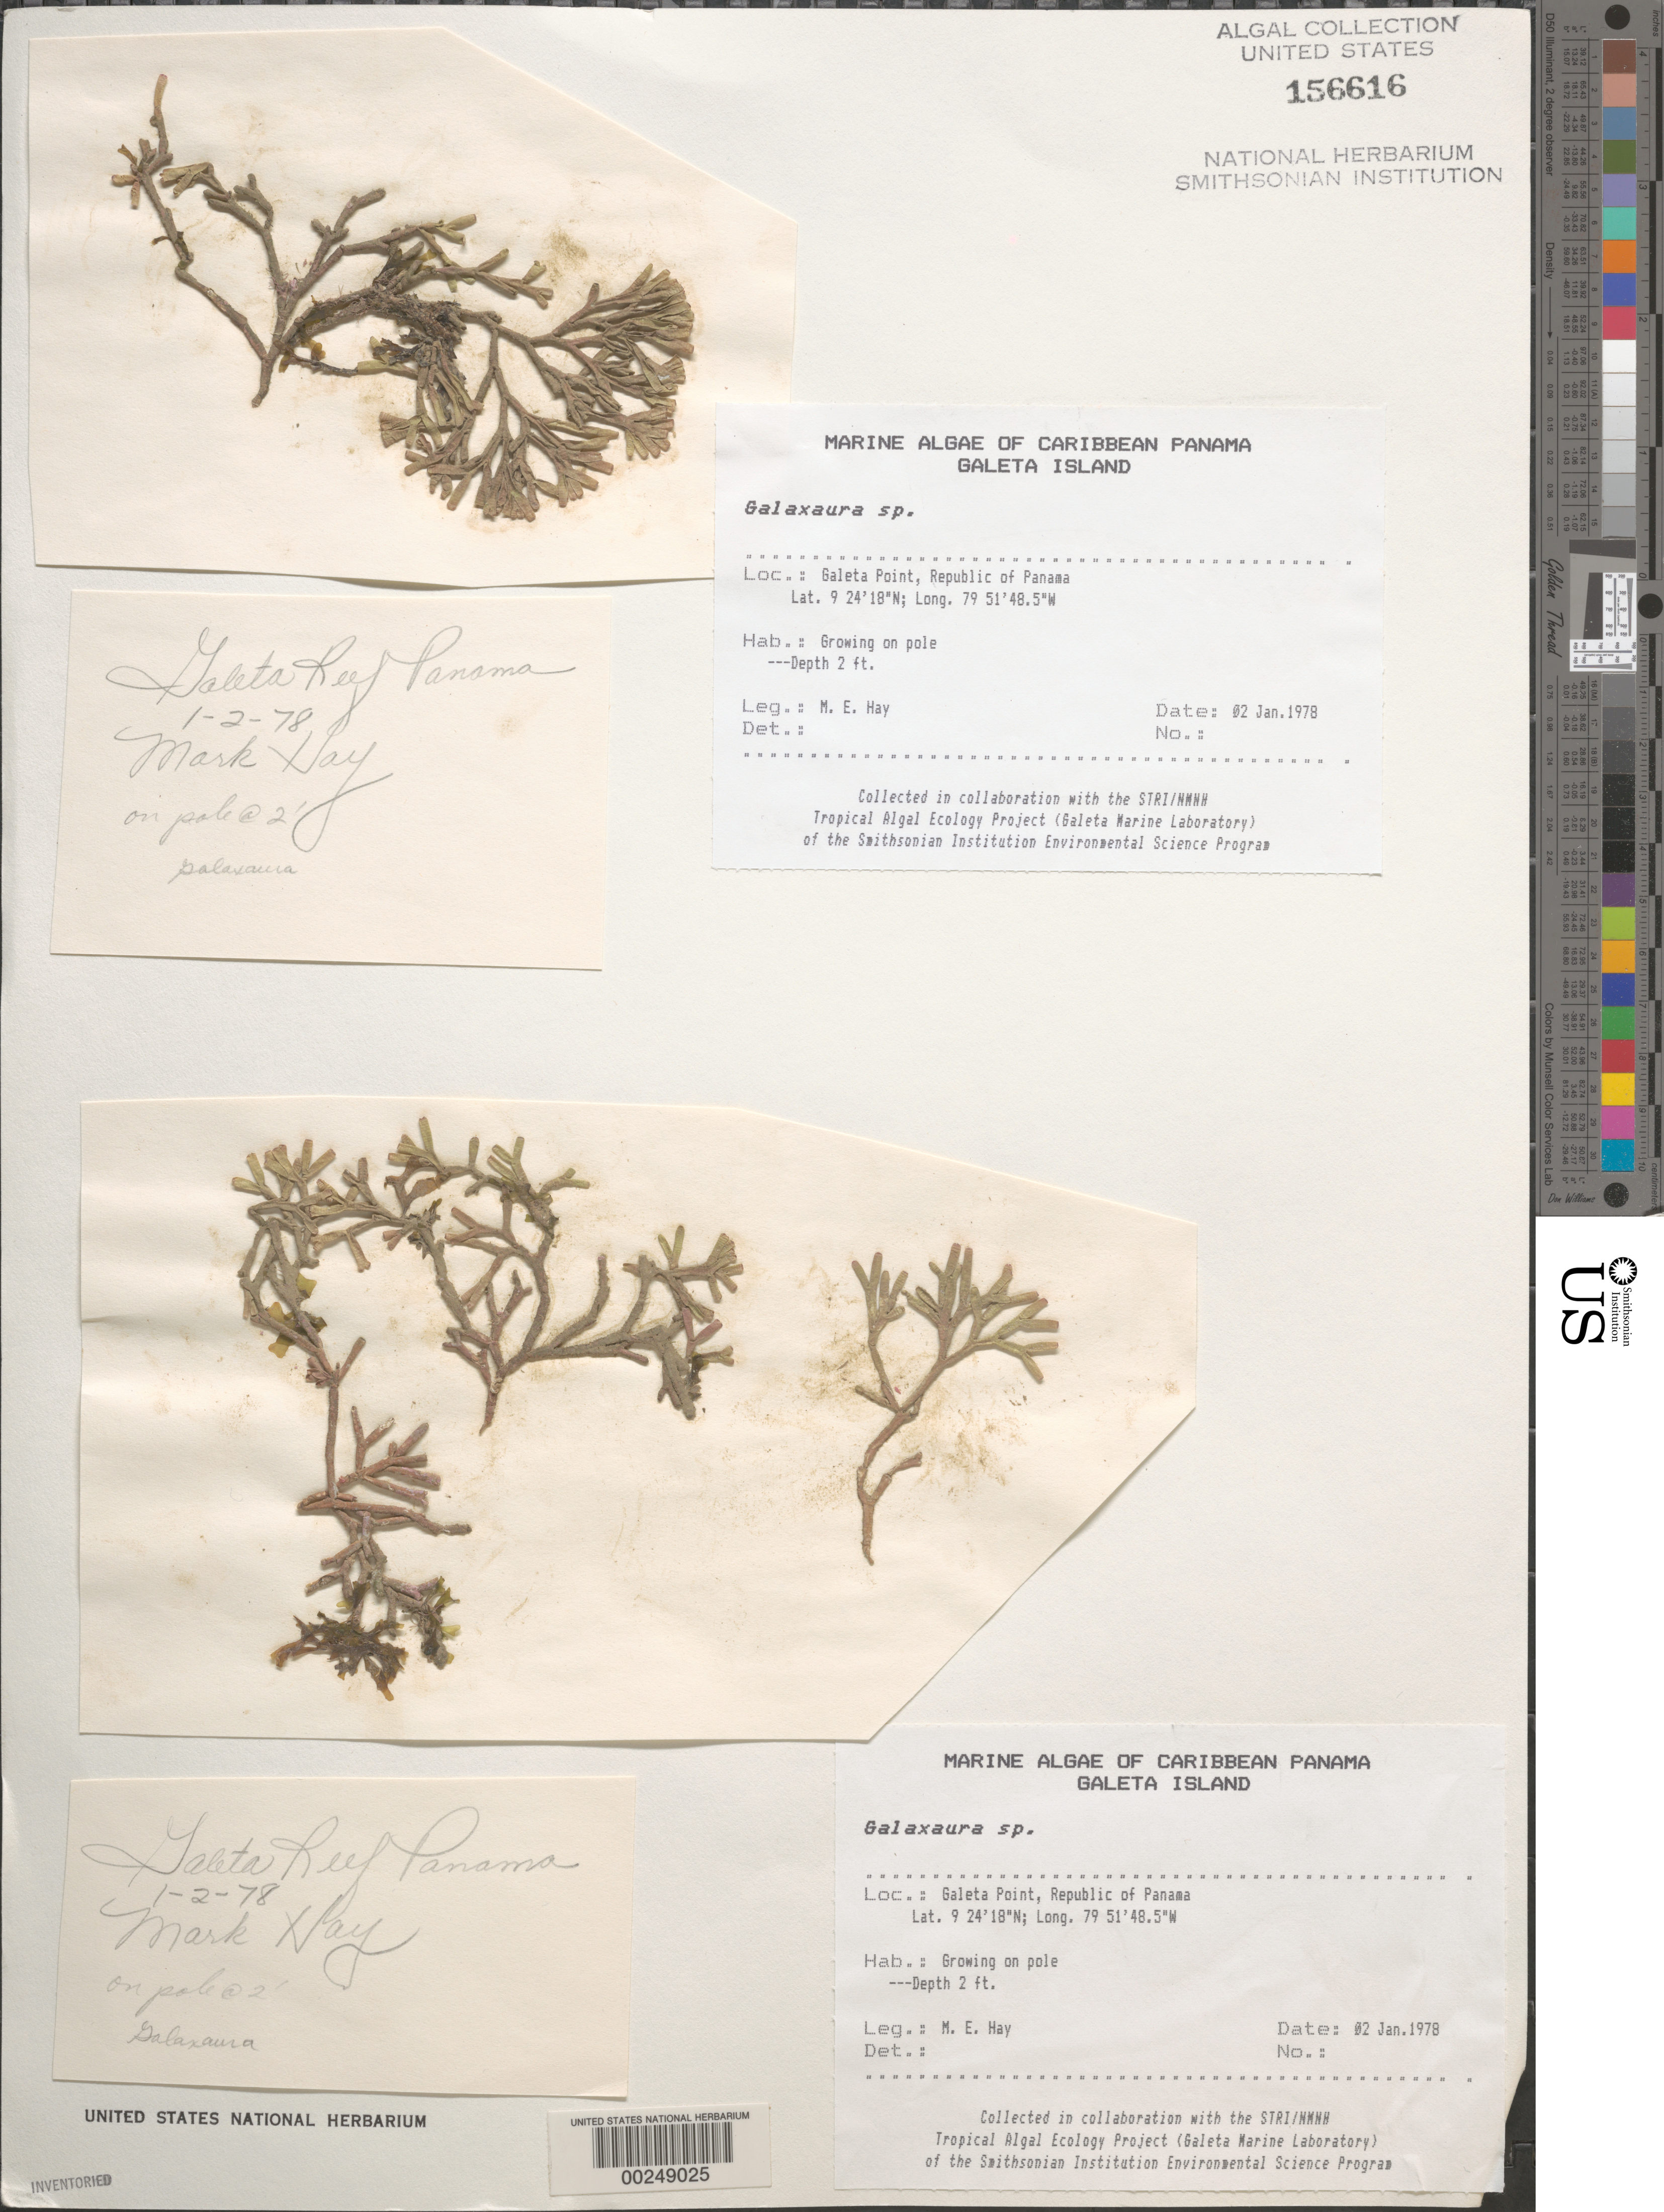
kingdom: Plantae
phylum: Rhodophyta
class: Florideophyceae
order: Nemaliales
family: Galaxauraceae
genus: Galaxaura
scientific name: Galaxaura sp.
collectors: M. E. Hay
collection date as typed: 02 Jan 1978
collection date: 1978-01-02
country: Panama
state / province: Colón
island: Galeta Island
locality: Galeta Point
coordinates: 9 24' 18" N, 79 51' 48.5" W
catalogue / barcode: US 156616